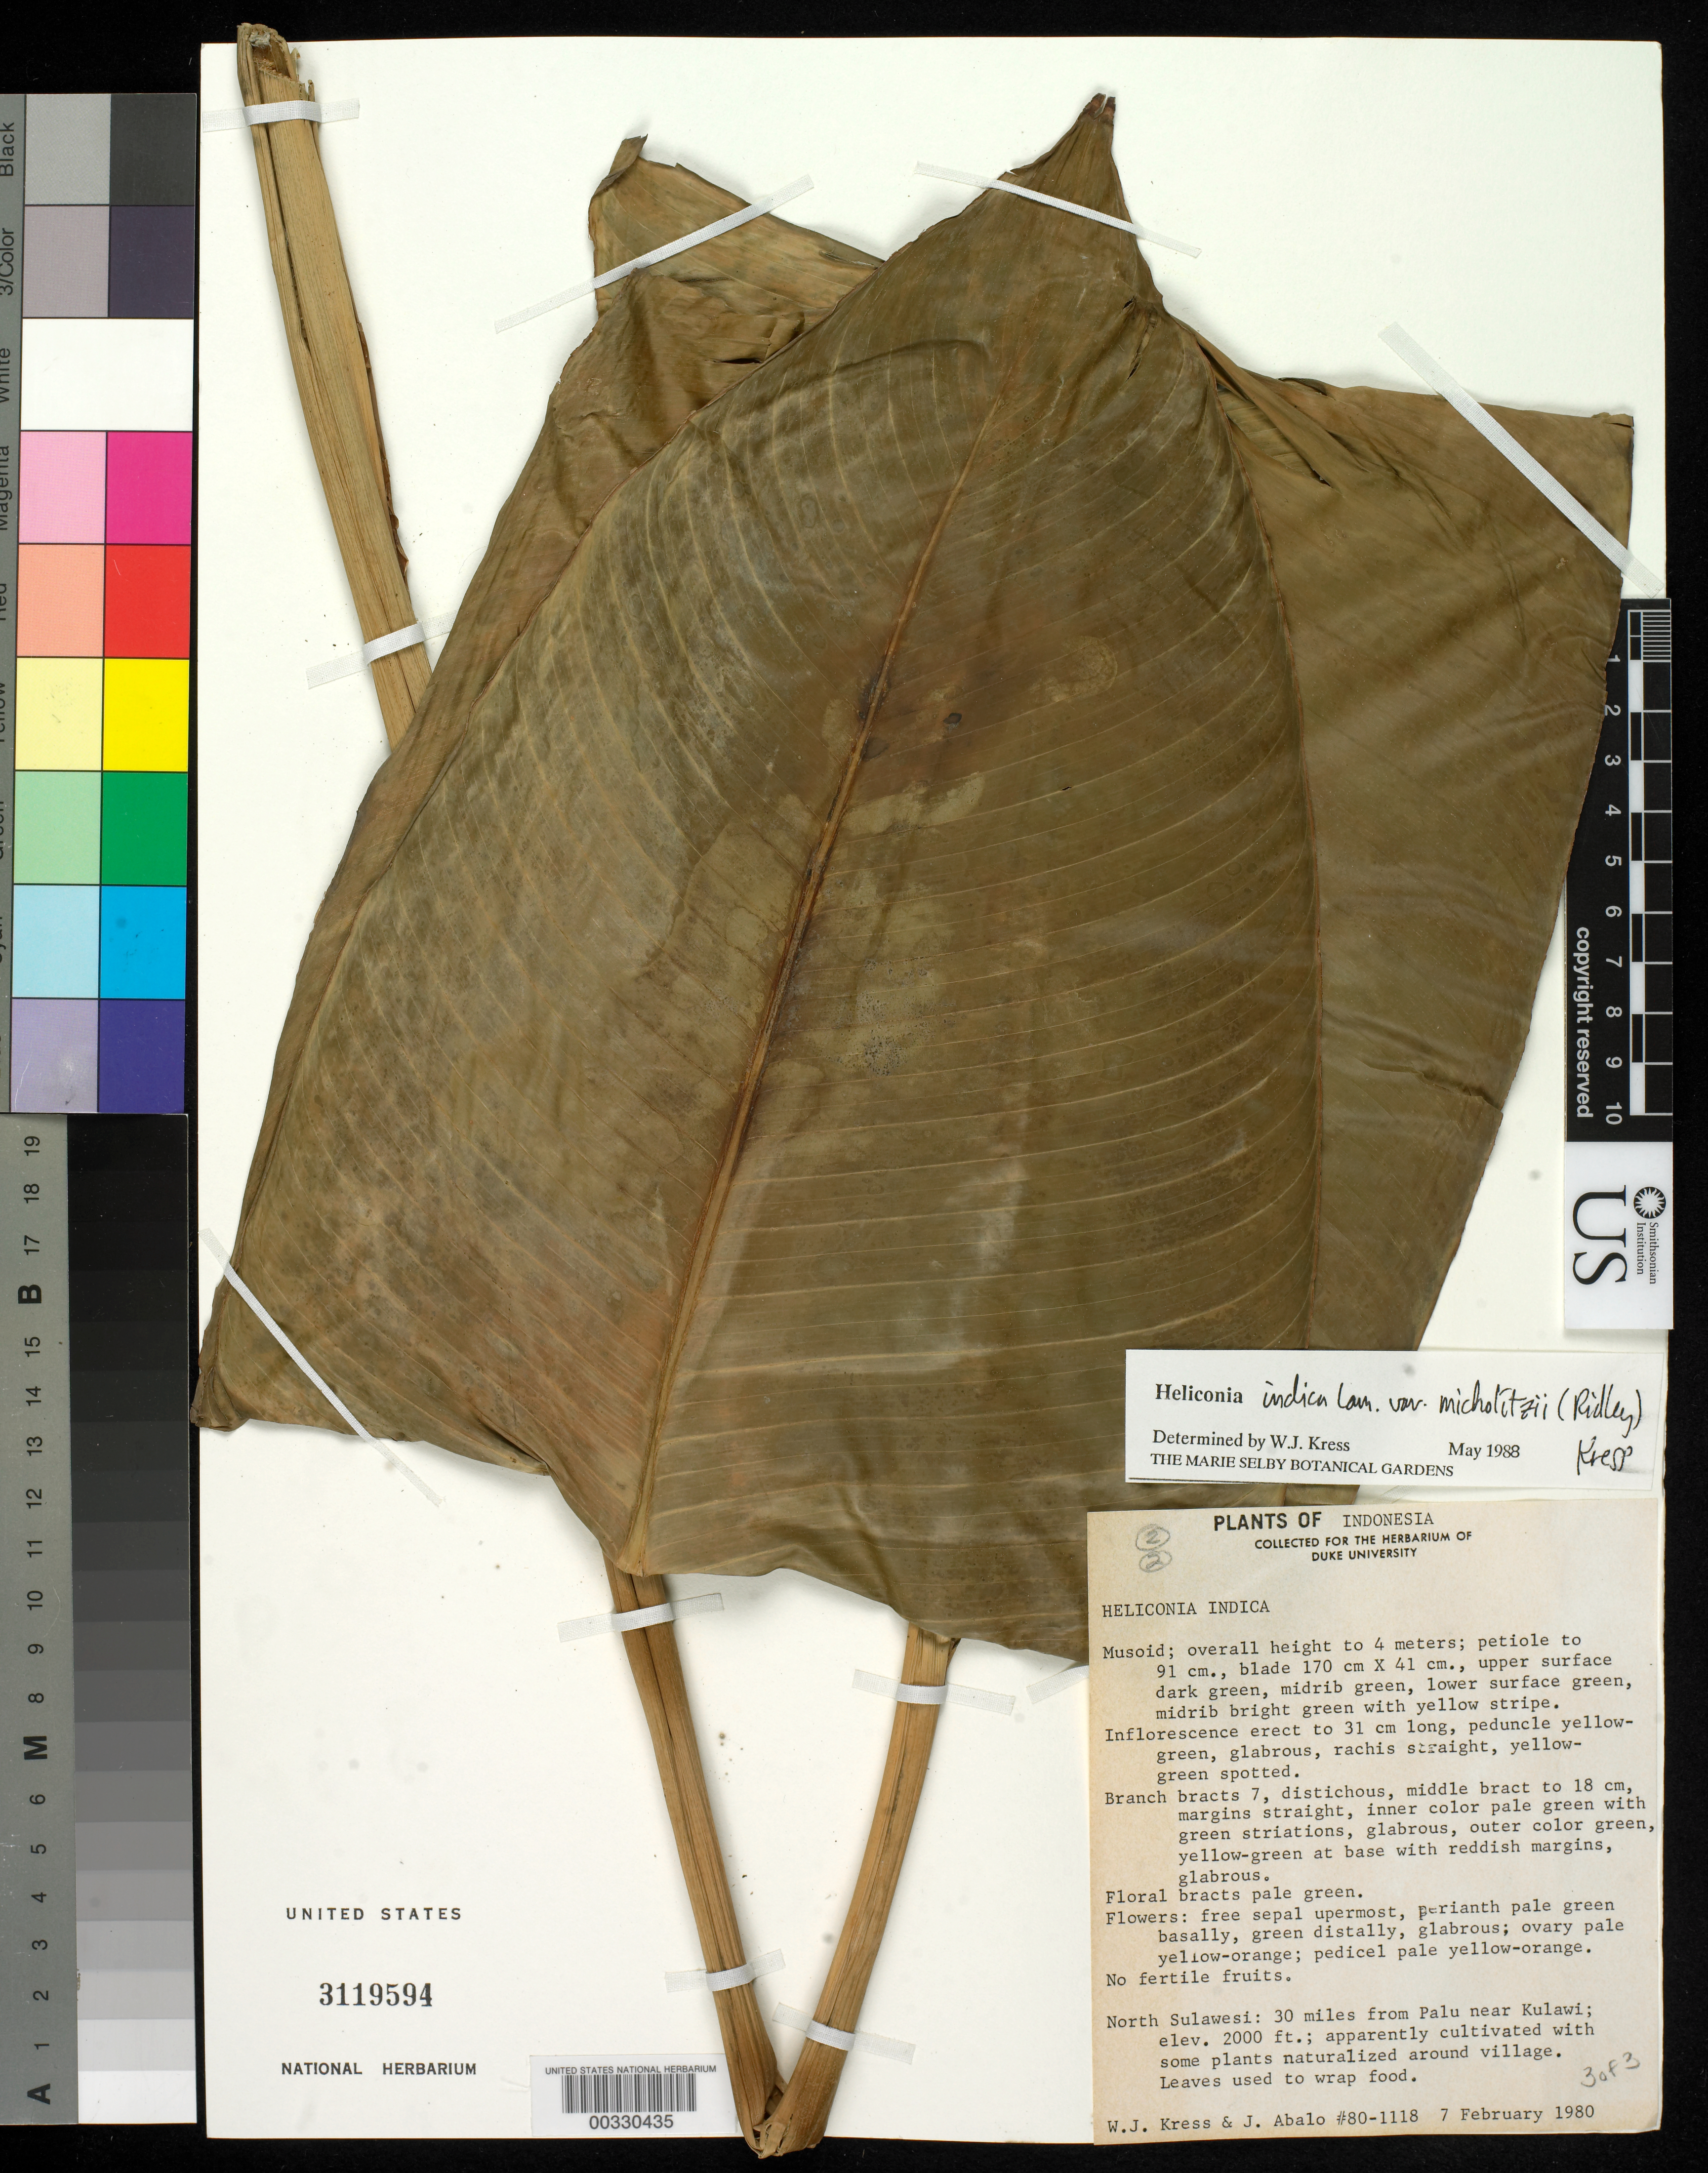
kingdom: Plantae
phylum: Tracheophyta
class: Liliopsida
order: Zingiberales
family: Heliconiaceae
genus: Heliconia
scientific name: Heliconia indica var. micholitzii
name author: (Ridl.) W.J. Kress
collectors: W. J. Kress & J. E. Abalo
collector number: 80-1118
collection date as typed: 07 Feb 1980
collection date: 1980-02-07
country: Indonesia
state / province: Sulawesi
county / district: Sulawesi Utara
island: Sulawesi [Celebes]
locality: North Sulawesi: 30 miles from Palu near Kulawi.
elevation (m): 610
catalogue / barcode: US 3119594